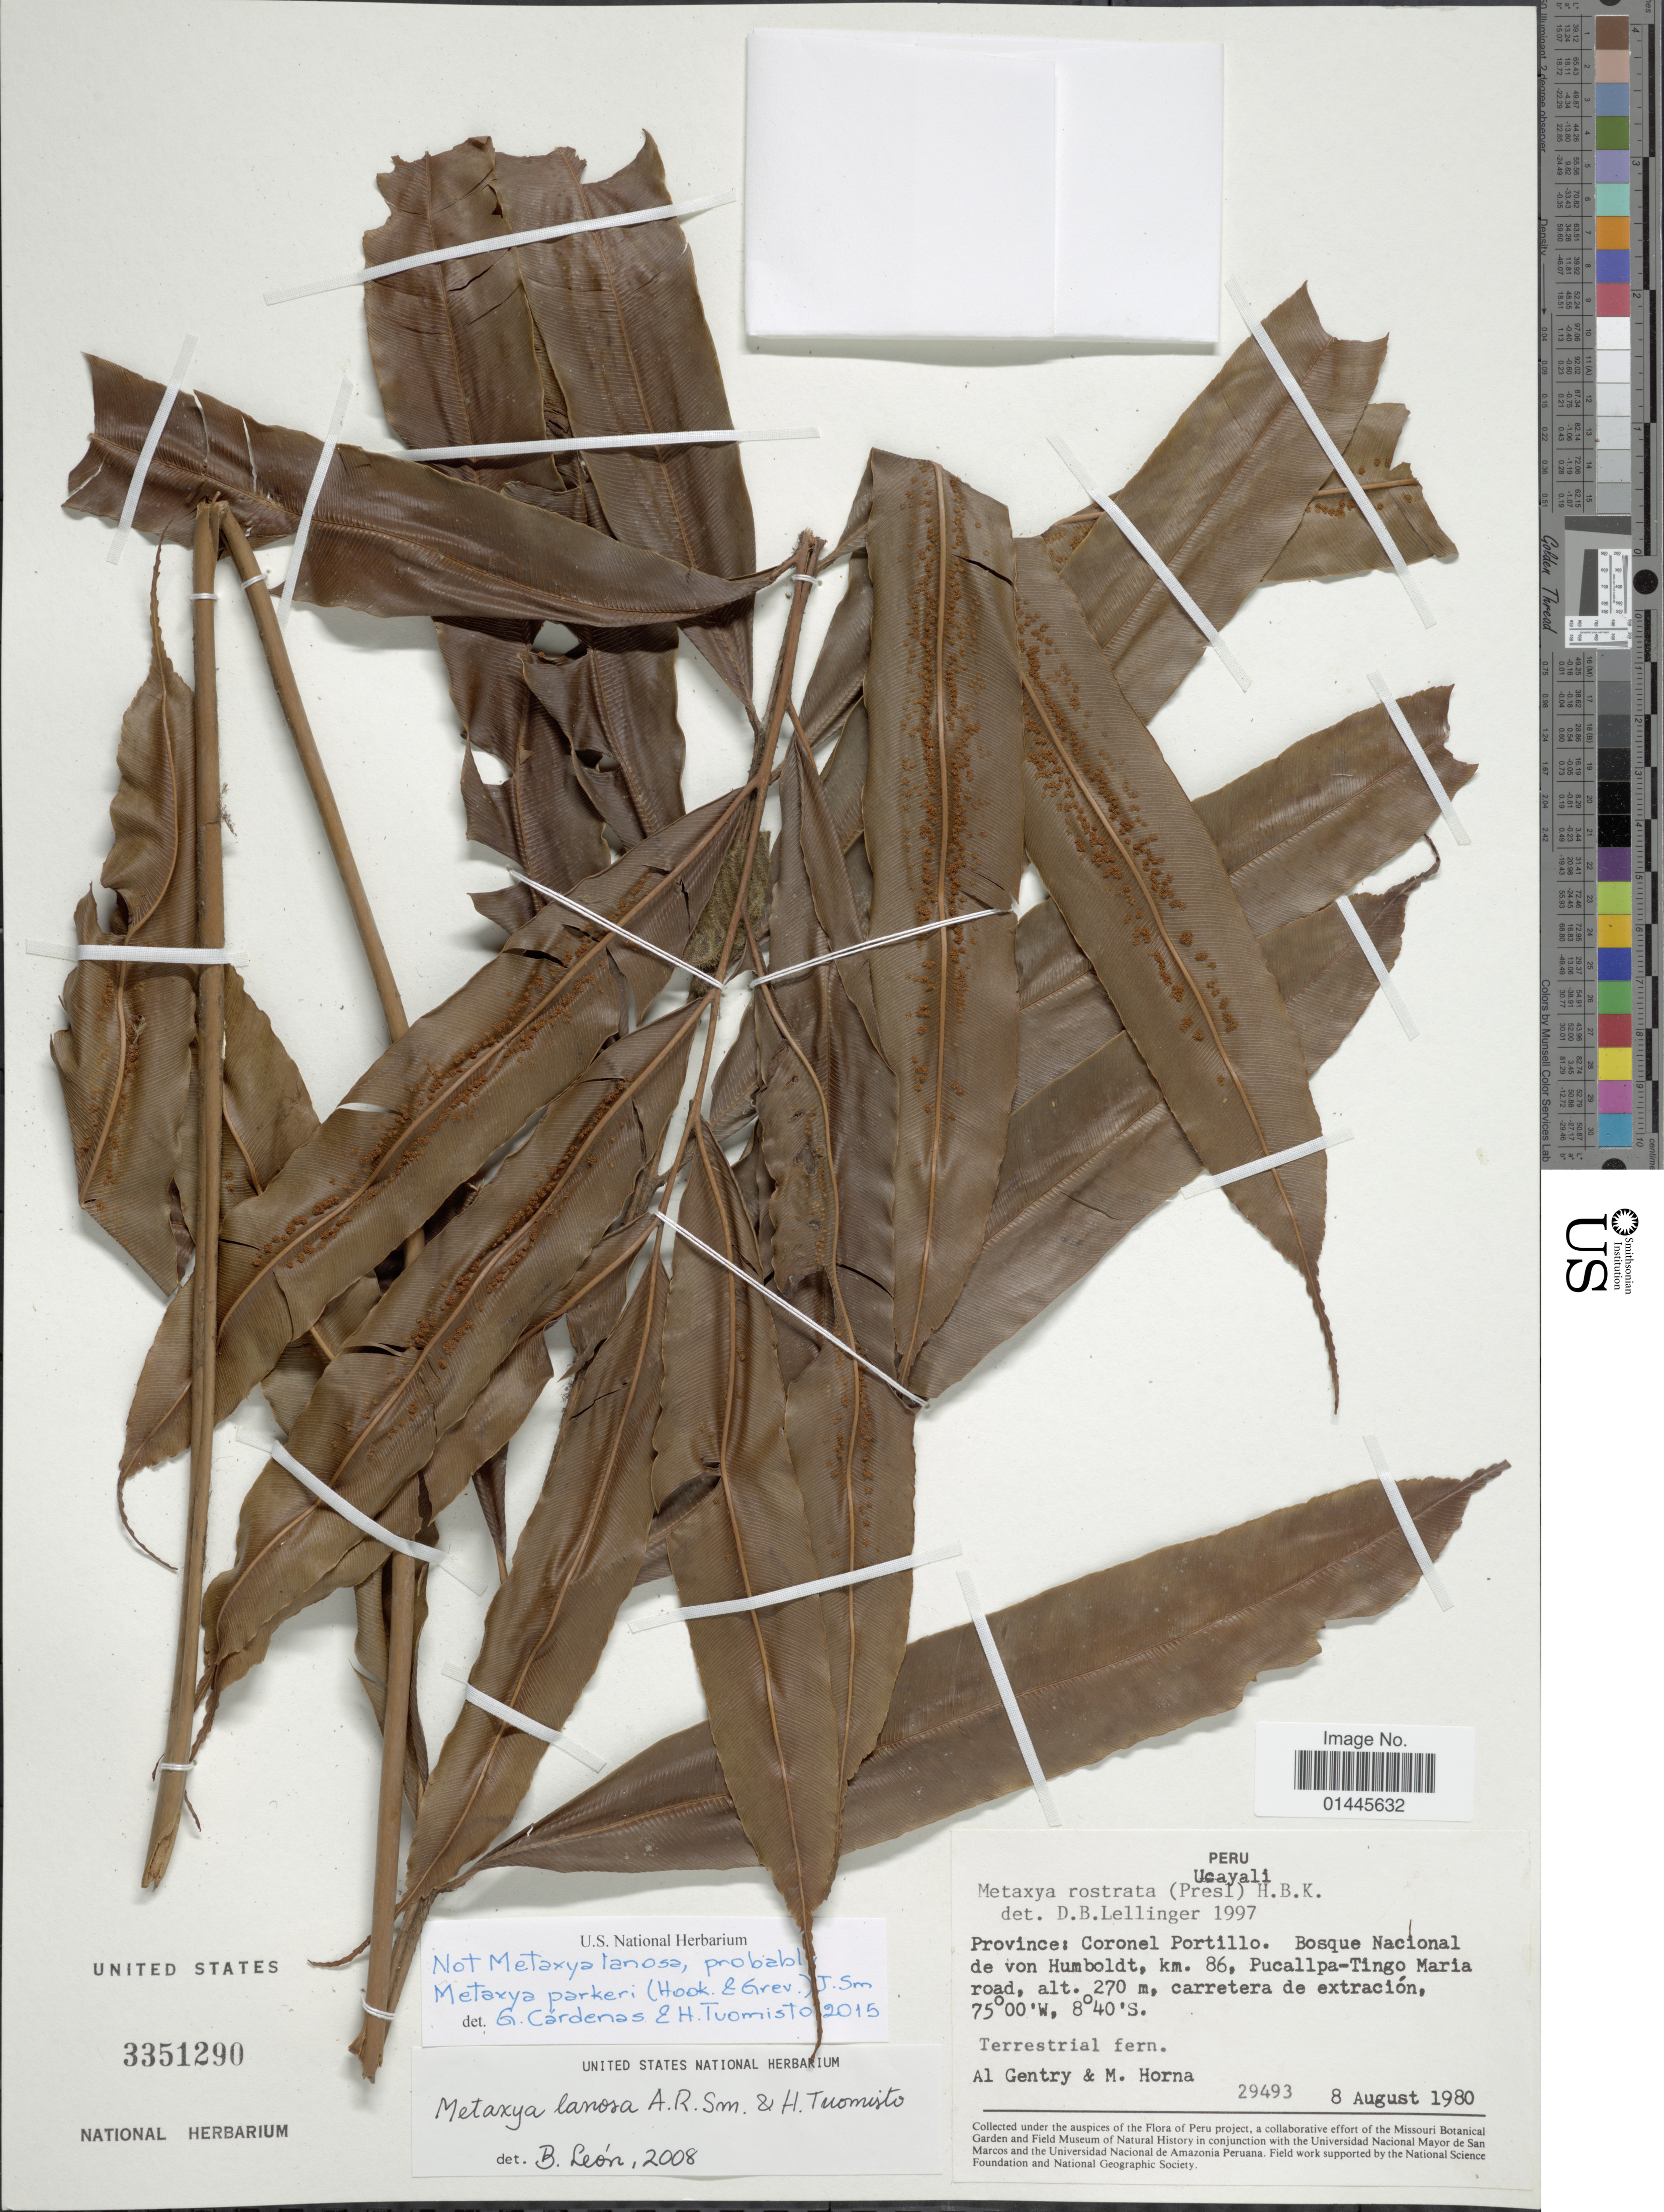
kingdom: Plantae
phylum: Tracheophyta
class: Polypodiopsida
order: Cyatheales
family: Metaxyaceae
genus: Metaxya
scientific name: Metaxya parkeri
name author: (Hook. & Grev.) J. Sm.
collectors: A. H. Gentry & M. Horna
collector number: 29493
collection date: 1980-08-08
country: Peru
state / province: Ucayali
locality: Province: Coronel Portillo, Bosque Nacional de von Humboldt, km. 86, Pucallpa-Tingo Maria road.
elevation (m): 270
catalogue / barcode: US 3351290